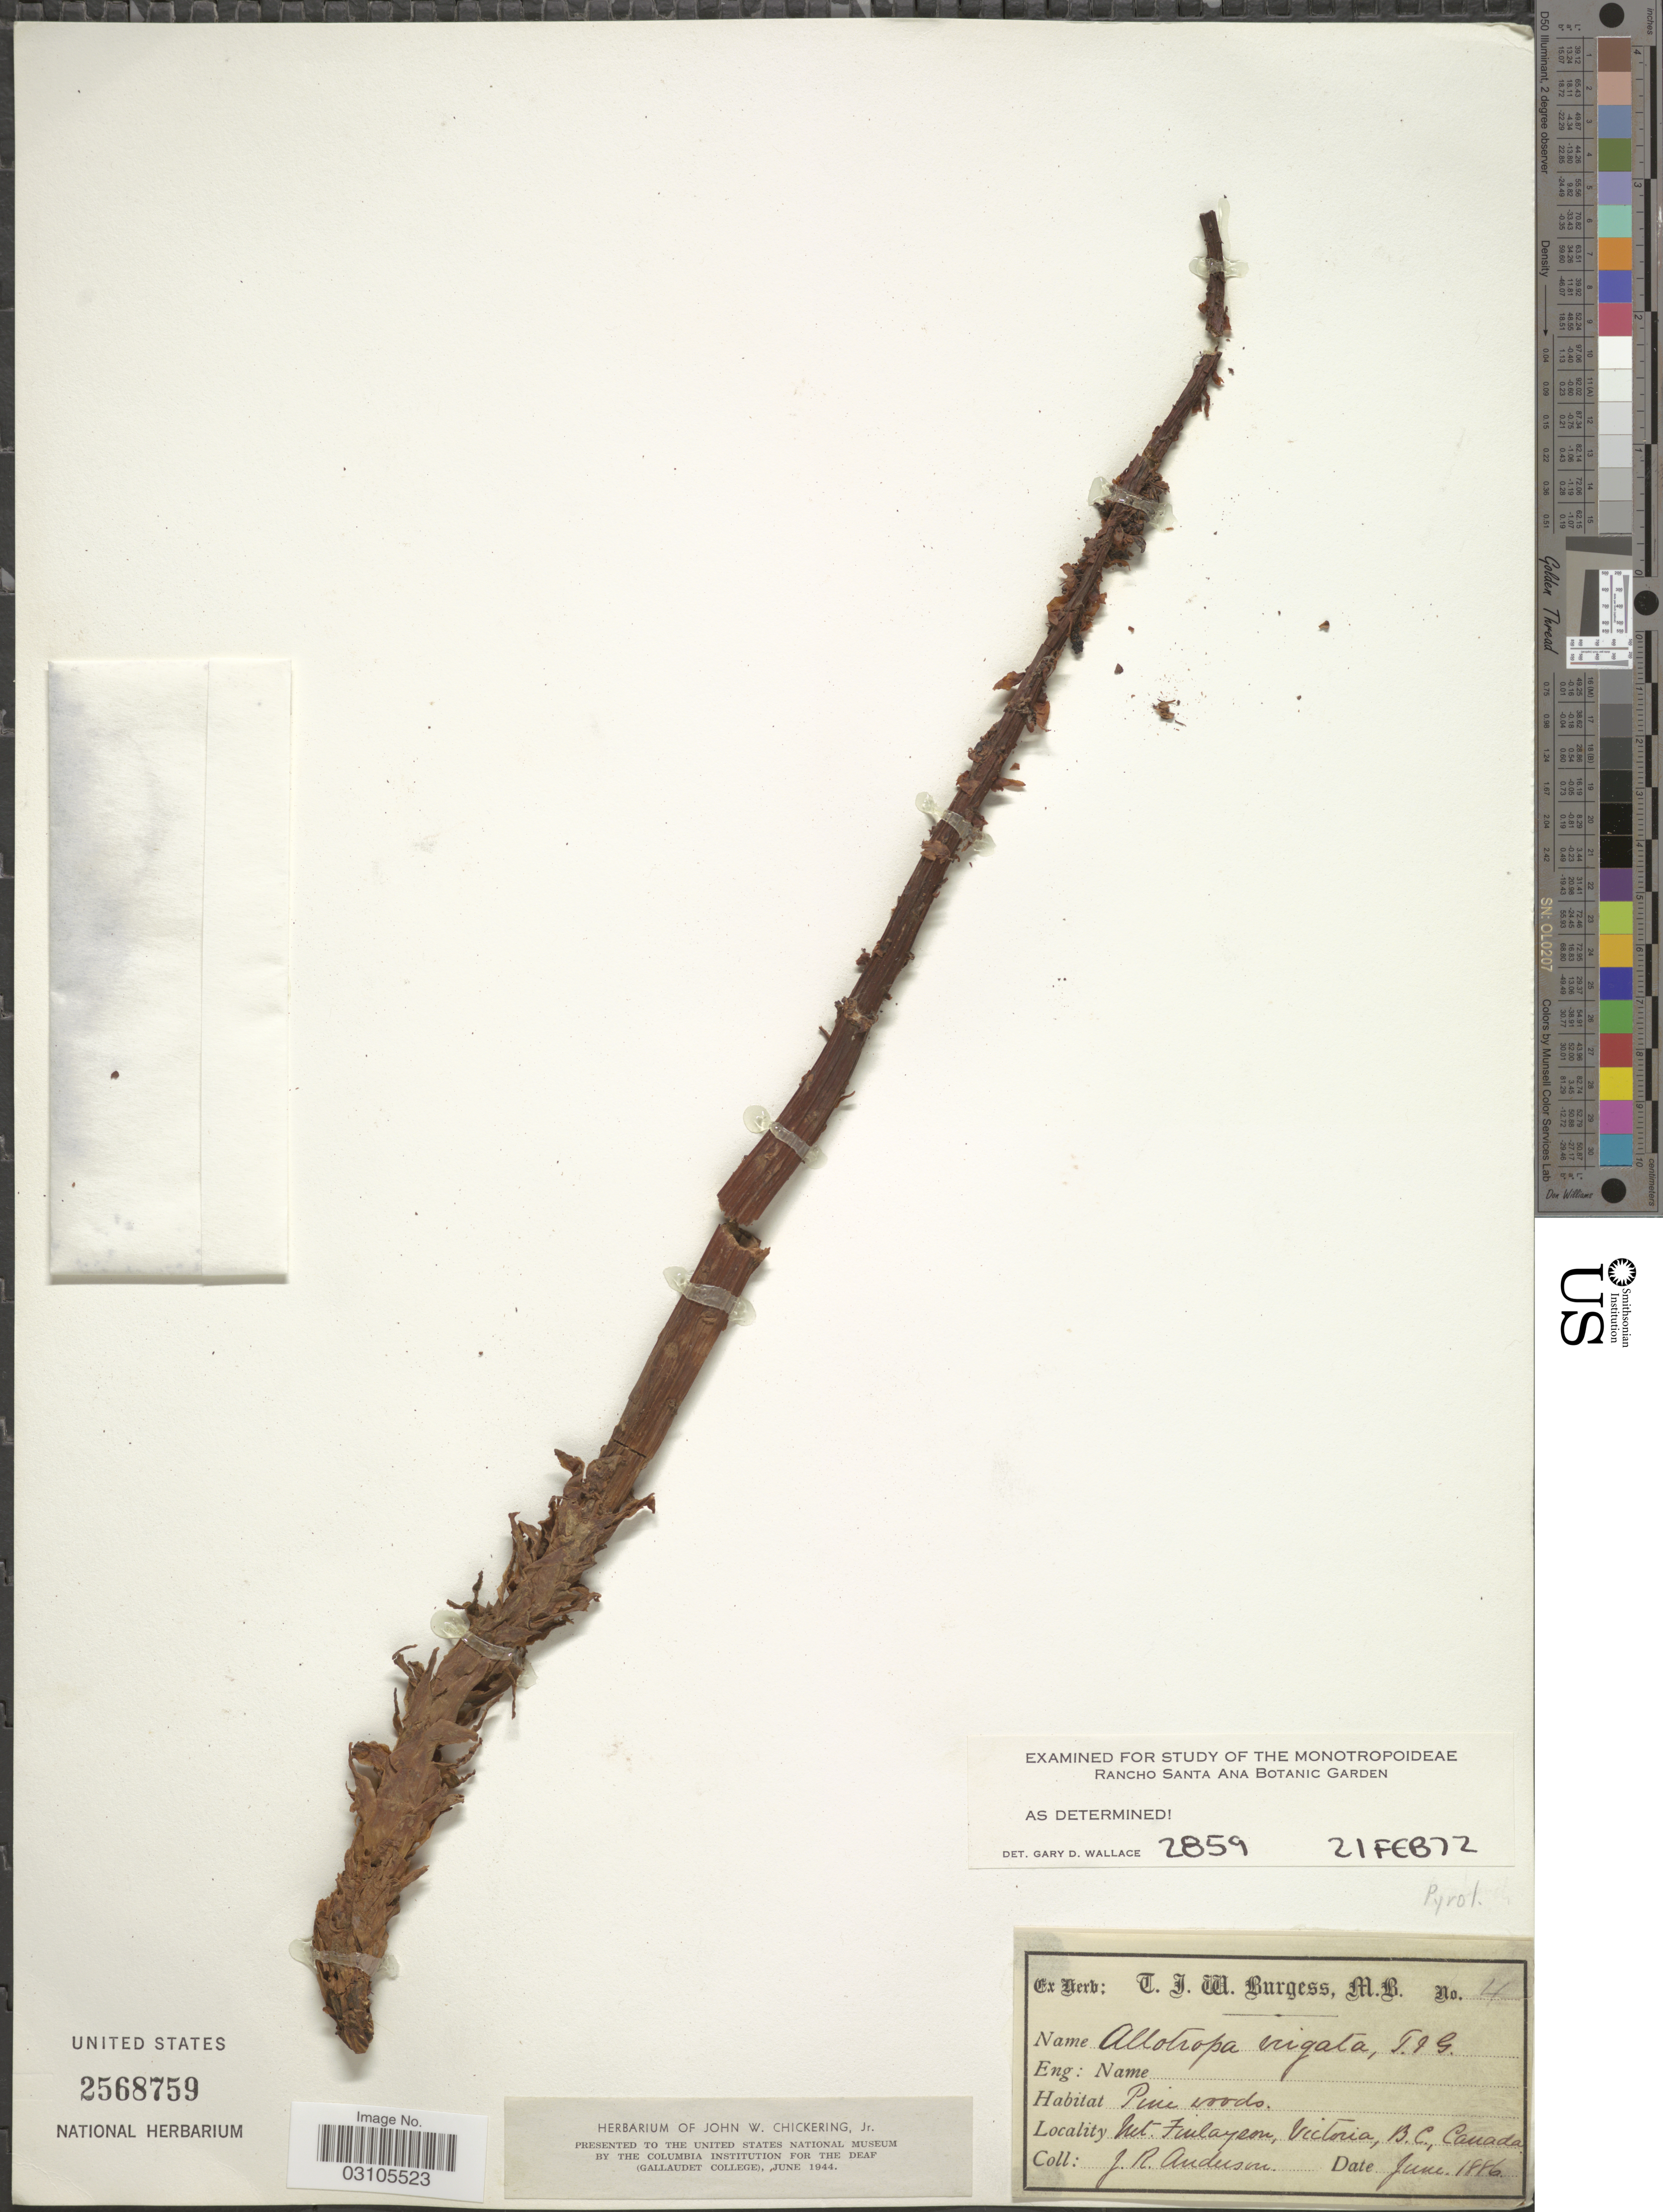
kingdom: Plantae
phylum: Tracheophyta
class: Magnoliopsida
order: Ericales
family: Ericaceae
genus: Allotropa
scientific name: Allotropa virgata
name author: Torr. & A. Gray ex A. Gray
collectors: J. R. Anderson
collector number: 4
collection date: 1886-06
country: Canada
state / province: British Columbia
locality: Mt. Failayson, Victoria.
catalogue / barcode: US 2568759